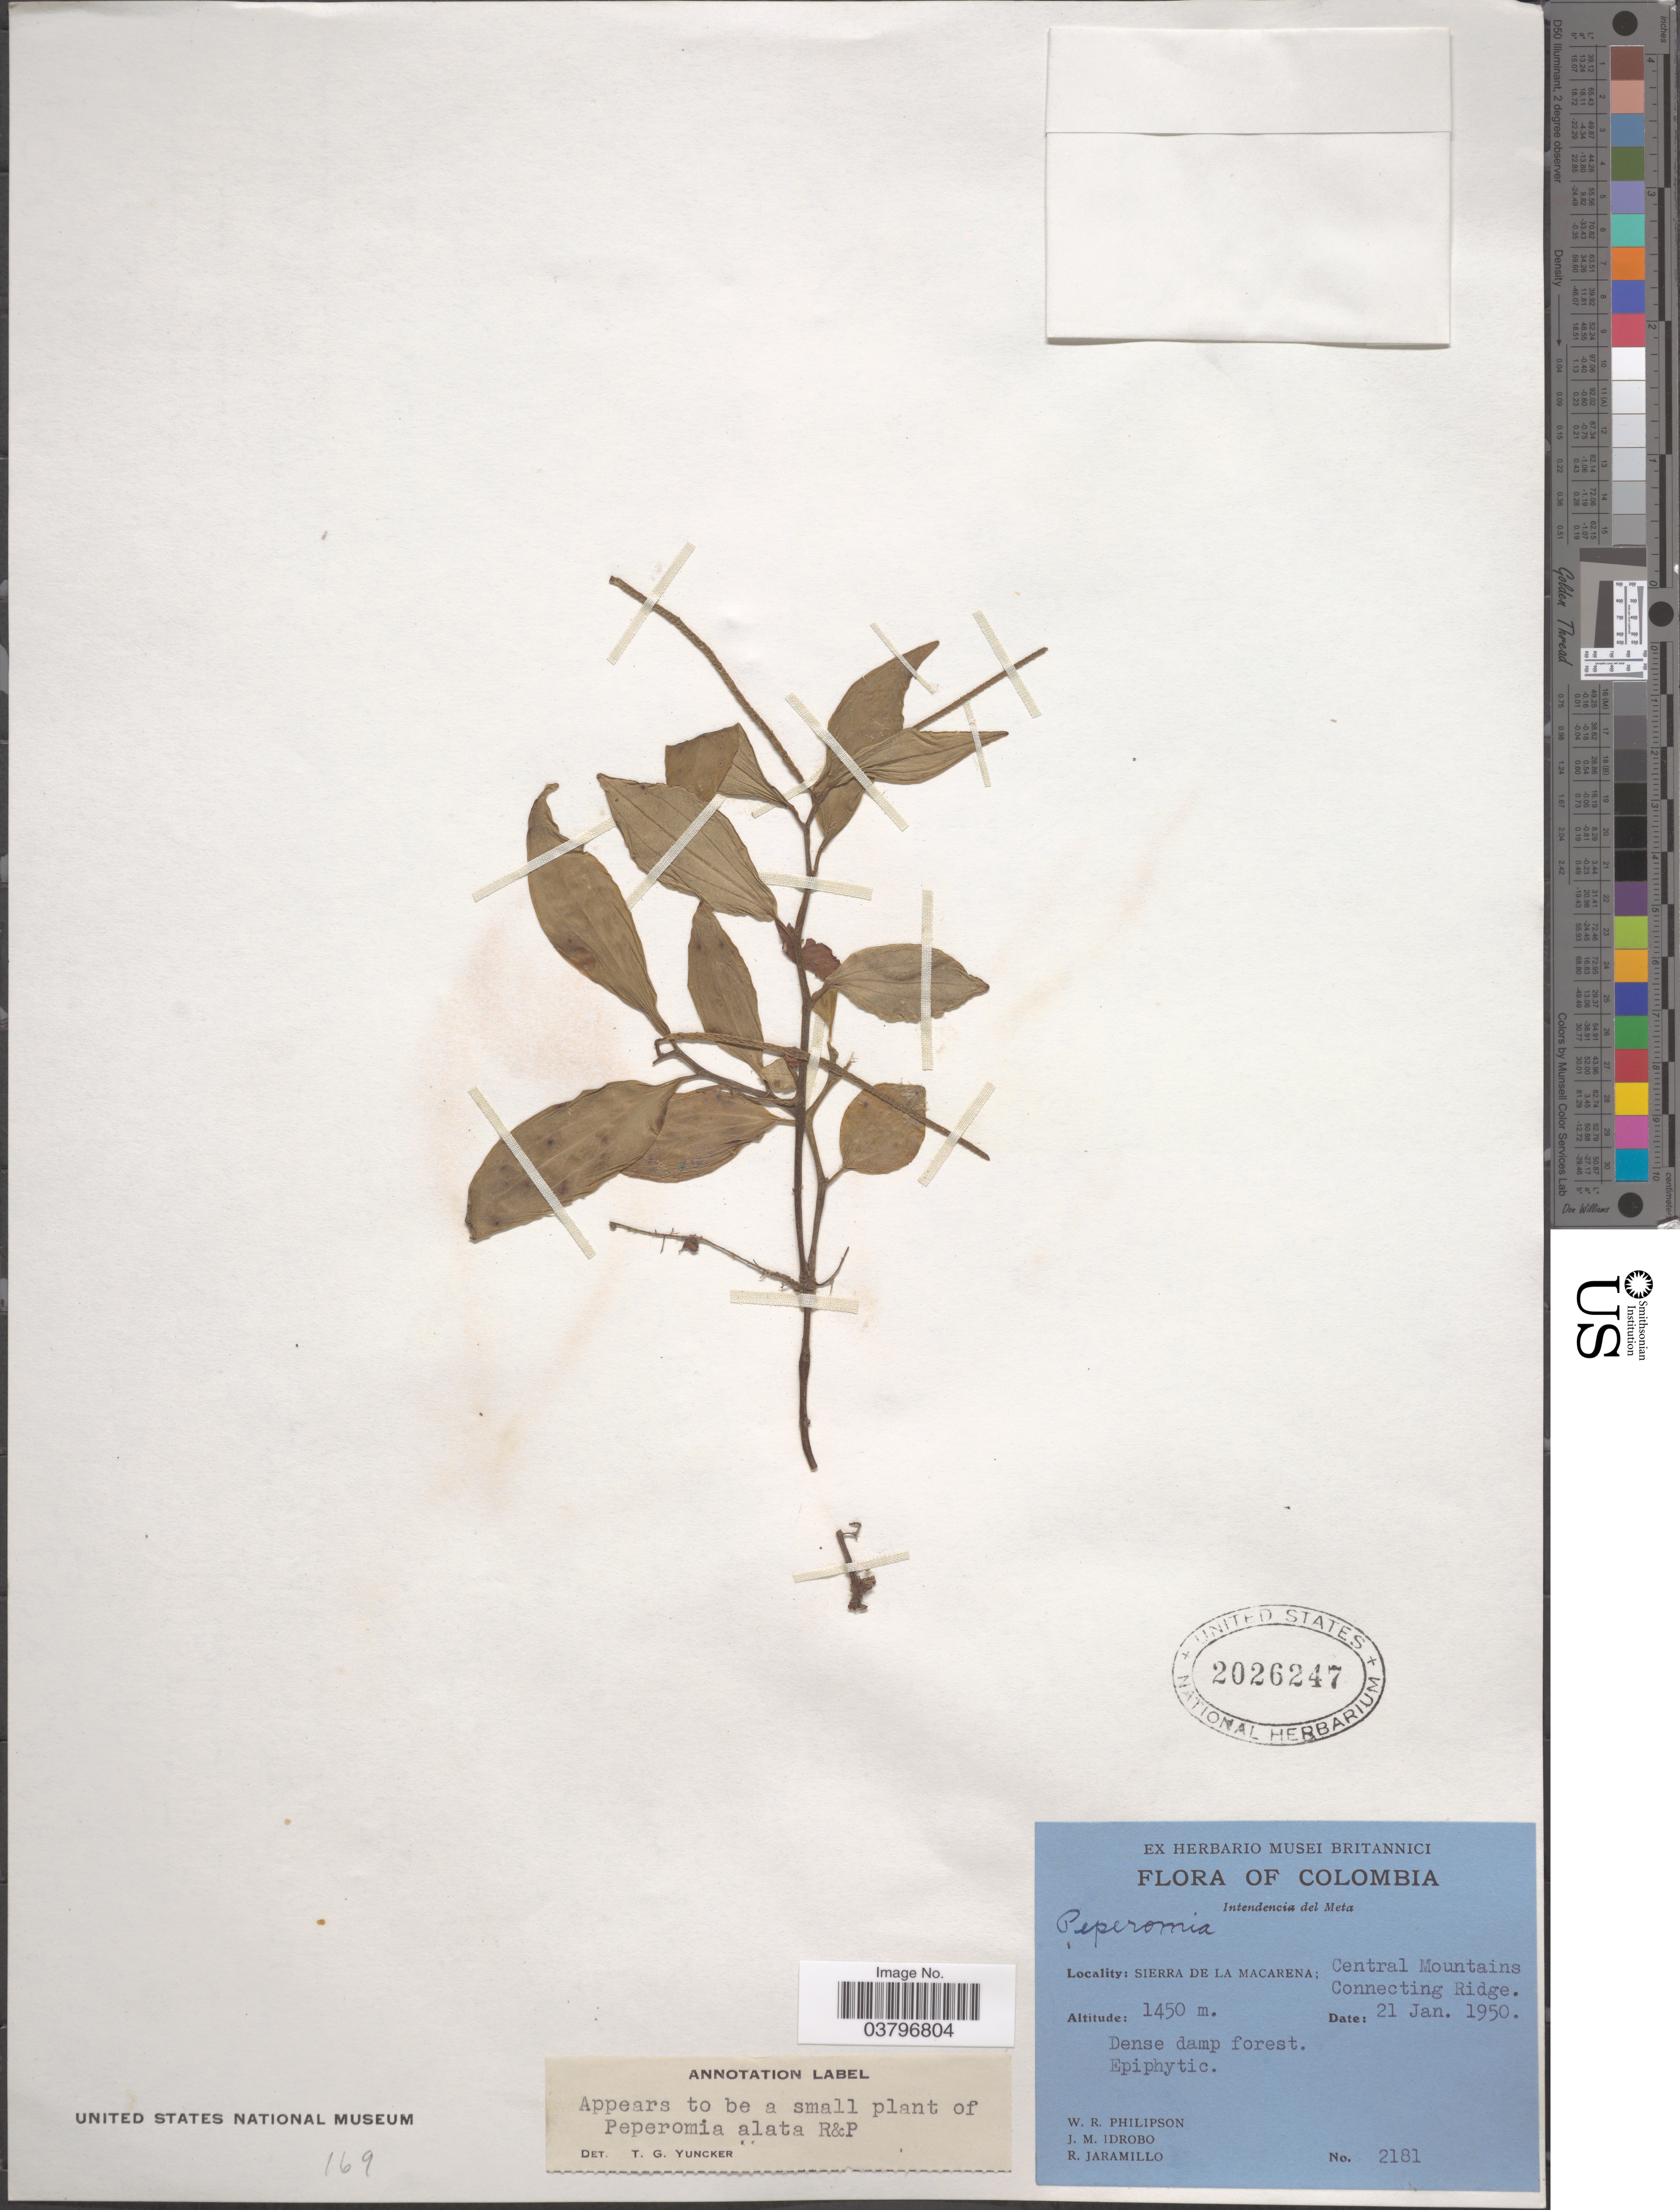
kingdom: Plantae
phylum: Tracheophyta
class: Magnoliopsida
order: Piperales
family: Piperaceae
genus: Peperomia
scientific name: Peperomia verediana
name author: Trel. in J.F. Macbr.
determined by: Jiménez, José Estaban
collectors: W. R. Philipson, J. M. Idrobo & R. Jaramillo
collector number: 2181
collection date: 1950-01-21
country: Colombia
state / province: Meta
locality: Intendencia del Meta. Sierra de La Macarena; Central Mountains Connecting Ridge.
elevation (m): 1450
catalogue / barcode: US 2026247